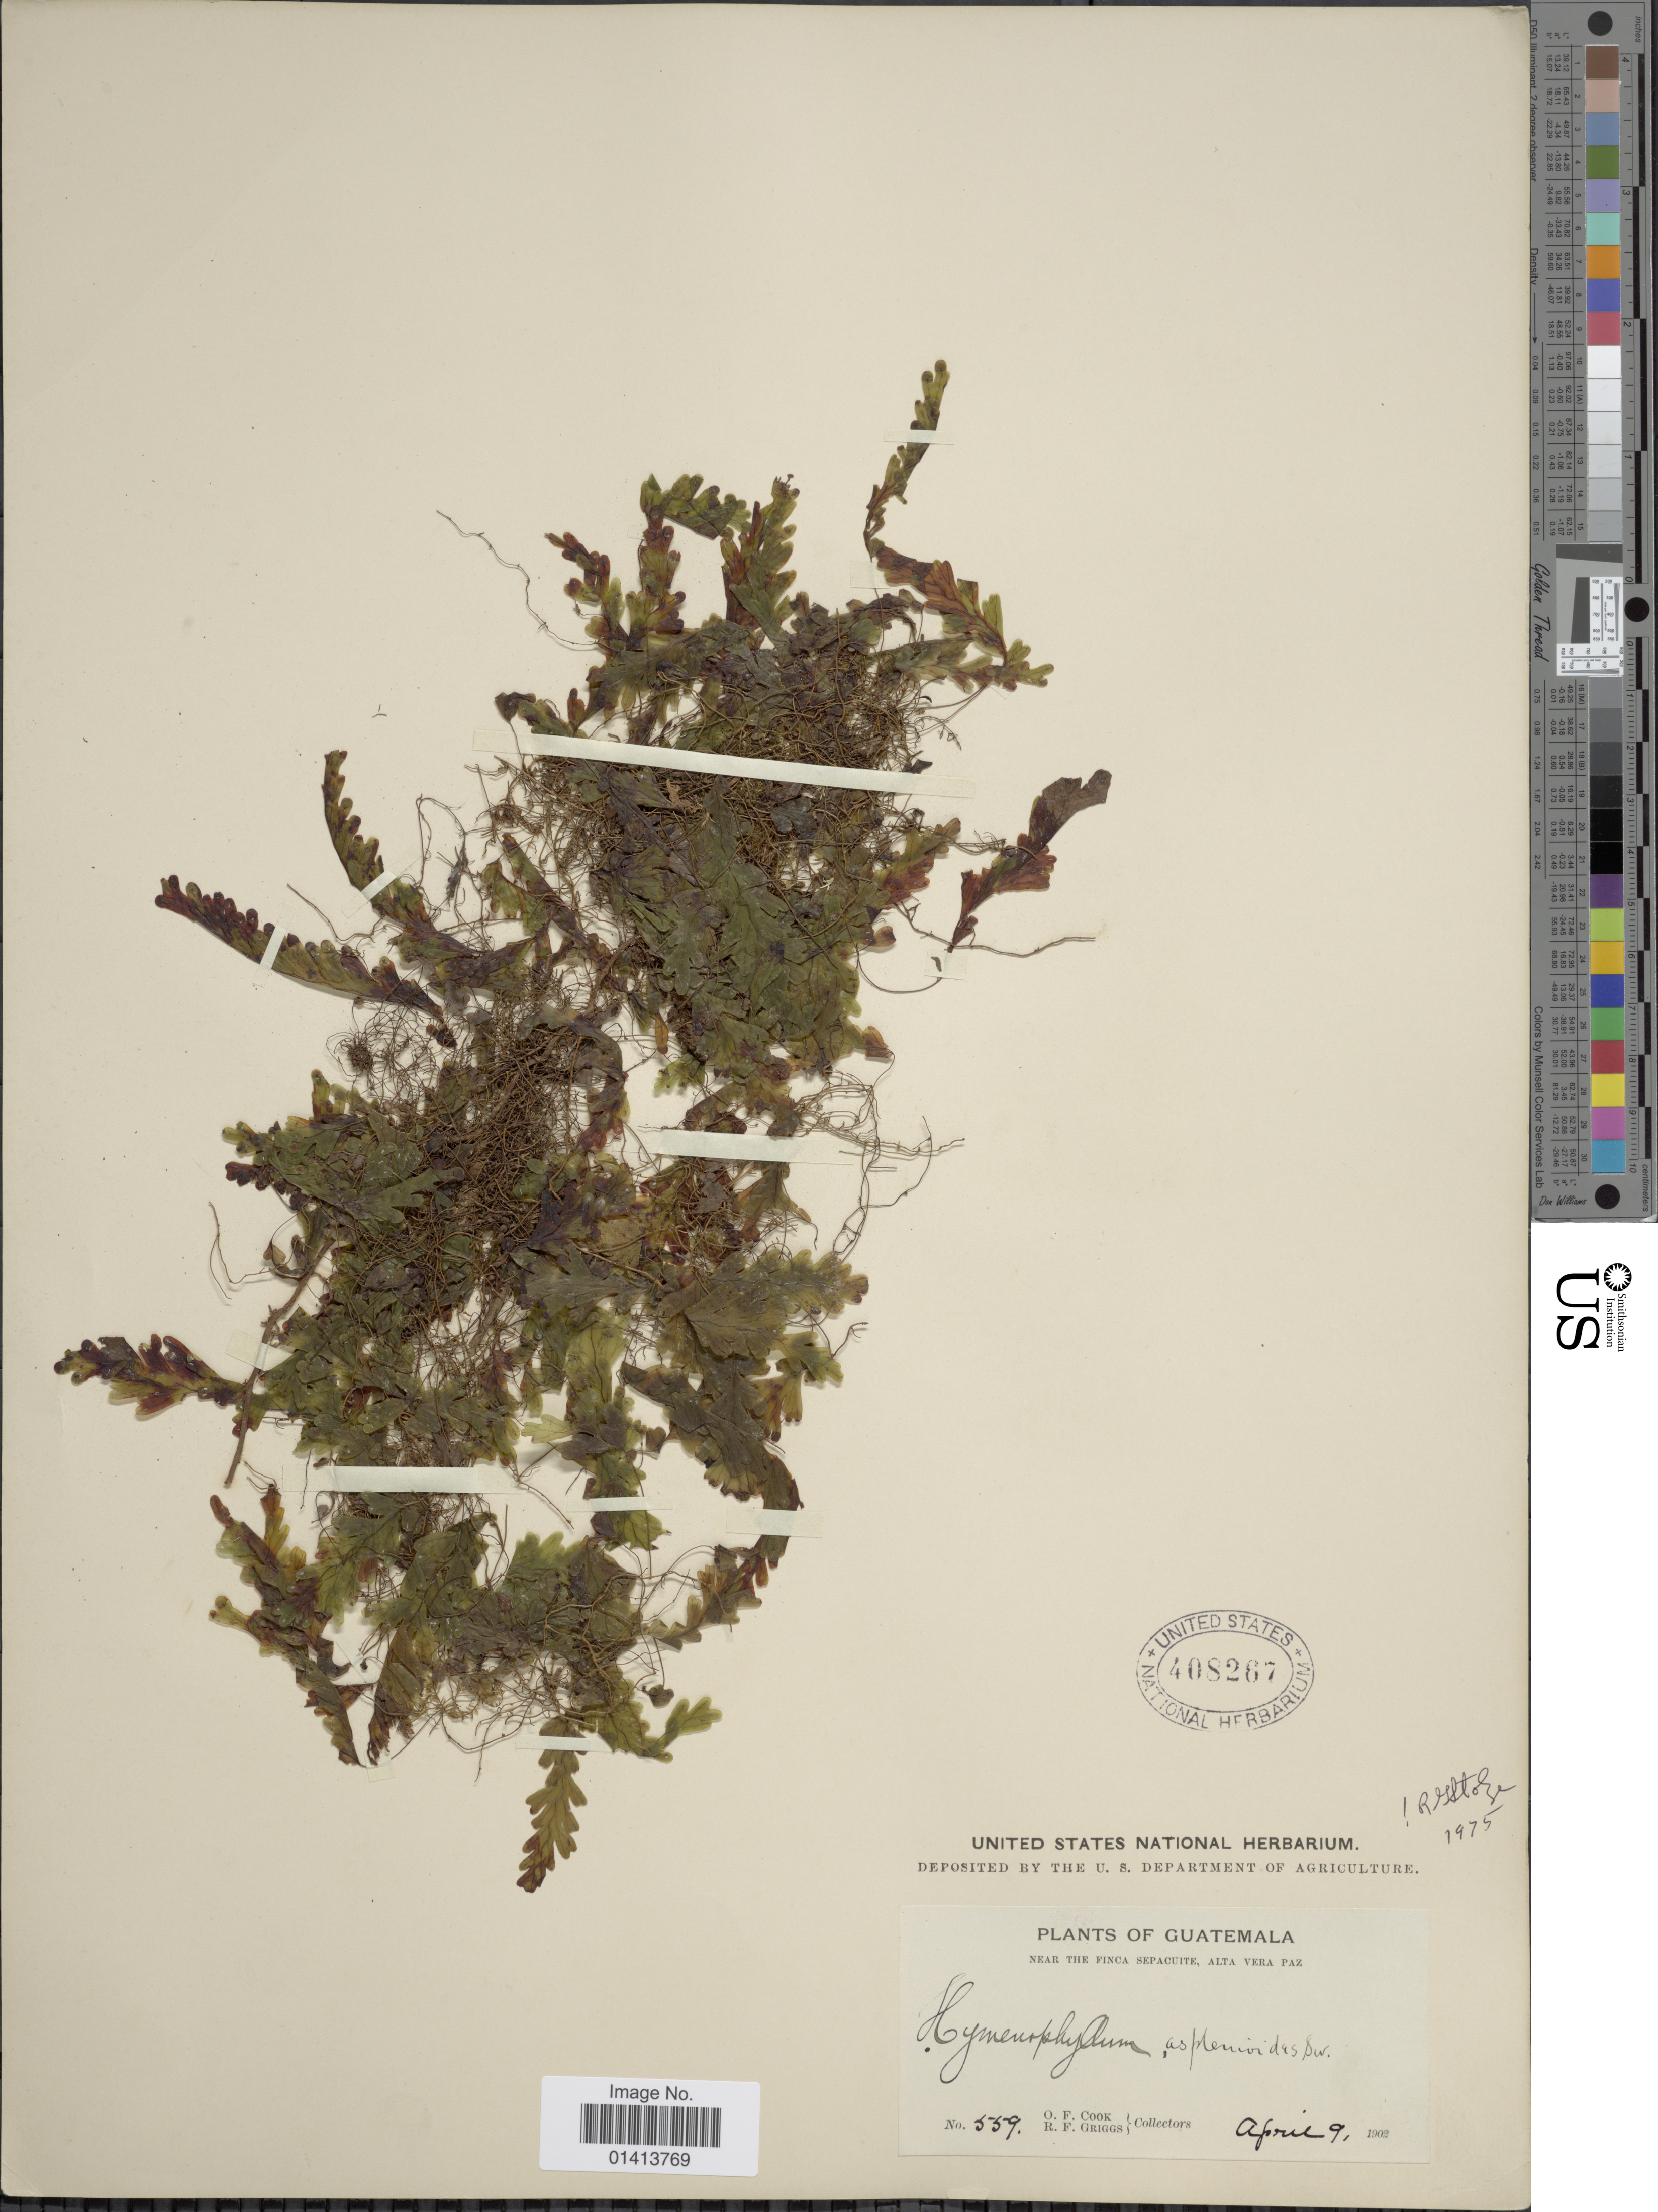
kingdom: Plantae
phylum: Tracheophyta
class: Polypodiopsida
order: Hymenophyllales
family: Hymenophyllaceae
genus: Hymenophyllum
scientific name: Hymenophyllum asplenioides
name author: (Sw.) Sw.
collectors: O. F. Cook & R. F. Griggs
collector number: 559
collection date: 1902-04-09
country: Guatemala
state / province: Alta Verapaz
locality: Near the Finca Sepacuite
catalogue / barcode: US 408267